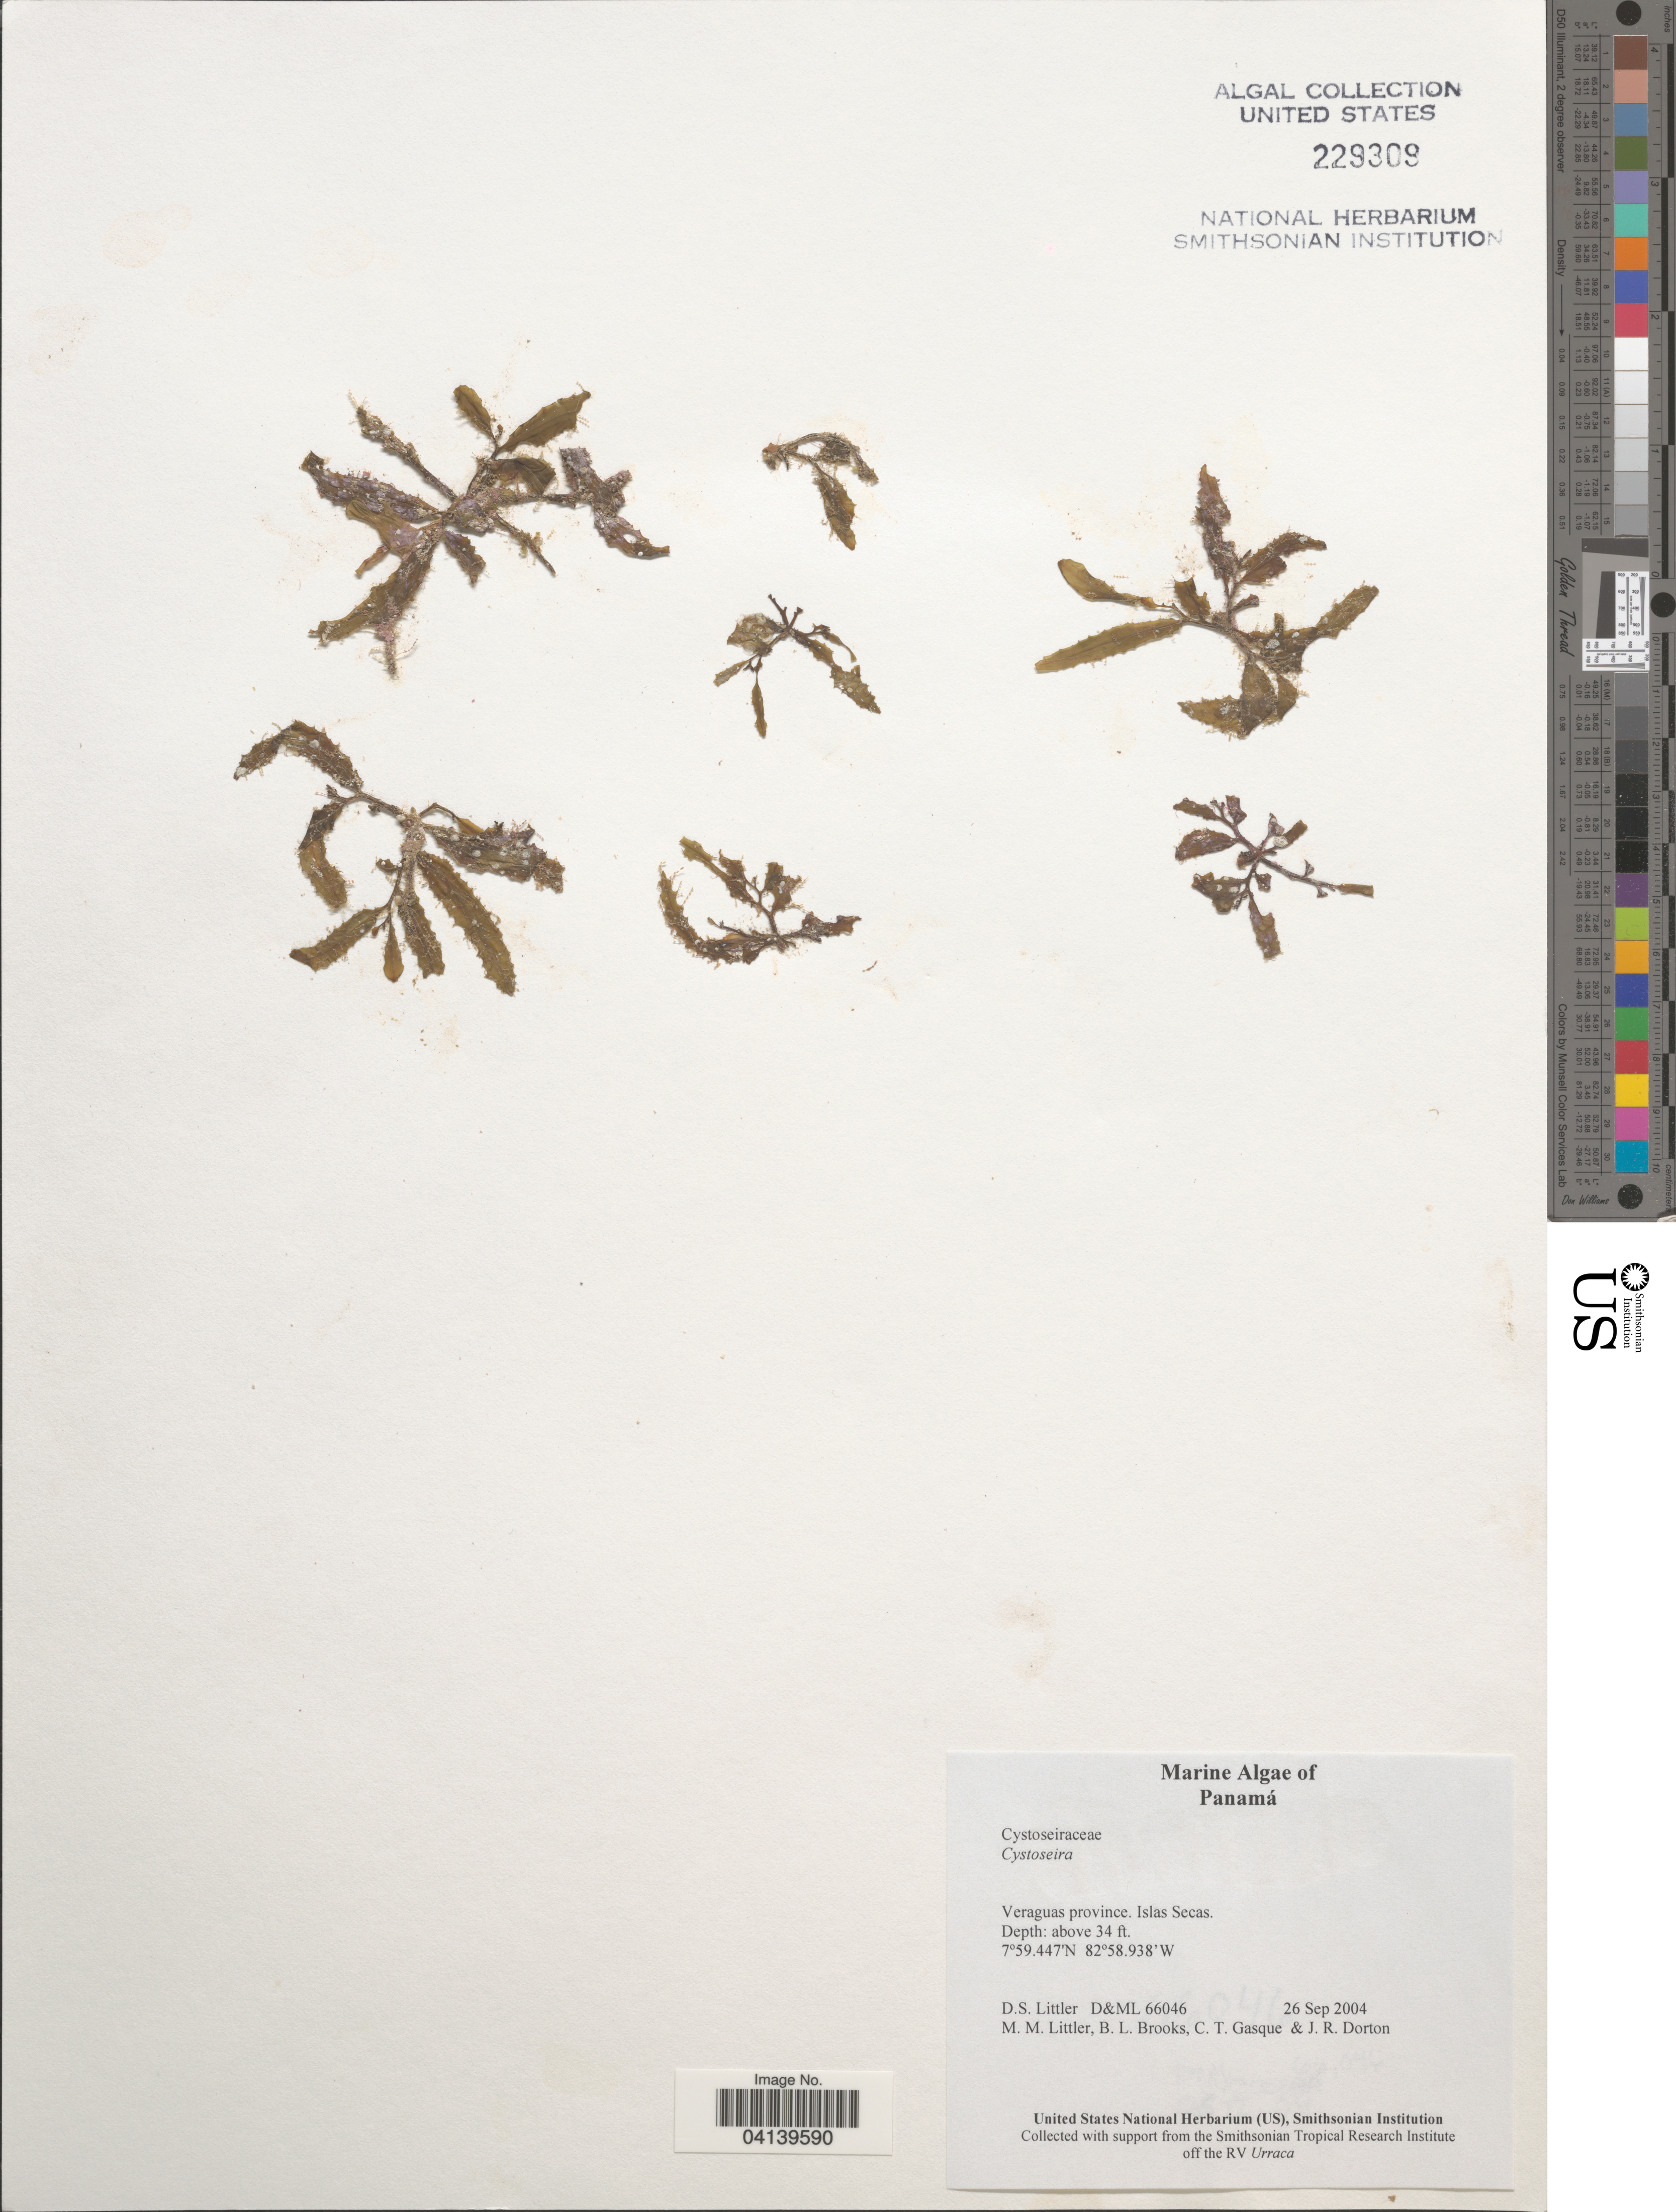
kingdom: Chromista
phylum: Ochrophyta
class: Phaeophyceae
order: Fucales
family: Sargassaceae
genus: Cystoseira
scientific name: Cystoseira sp.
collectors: D. S. Littler, B. Brooks, C. Gasque & J. Dorton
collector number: D&ML66046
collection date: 2004-09-26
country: Panama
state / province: Veraguas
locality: Islas Secas.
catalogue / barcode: US 229309